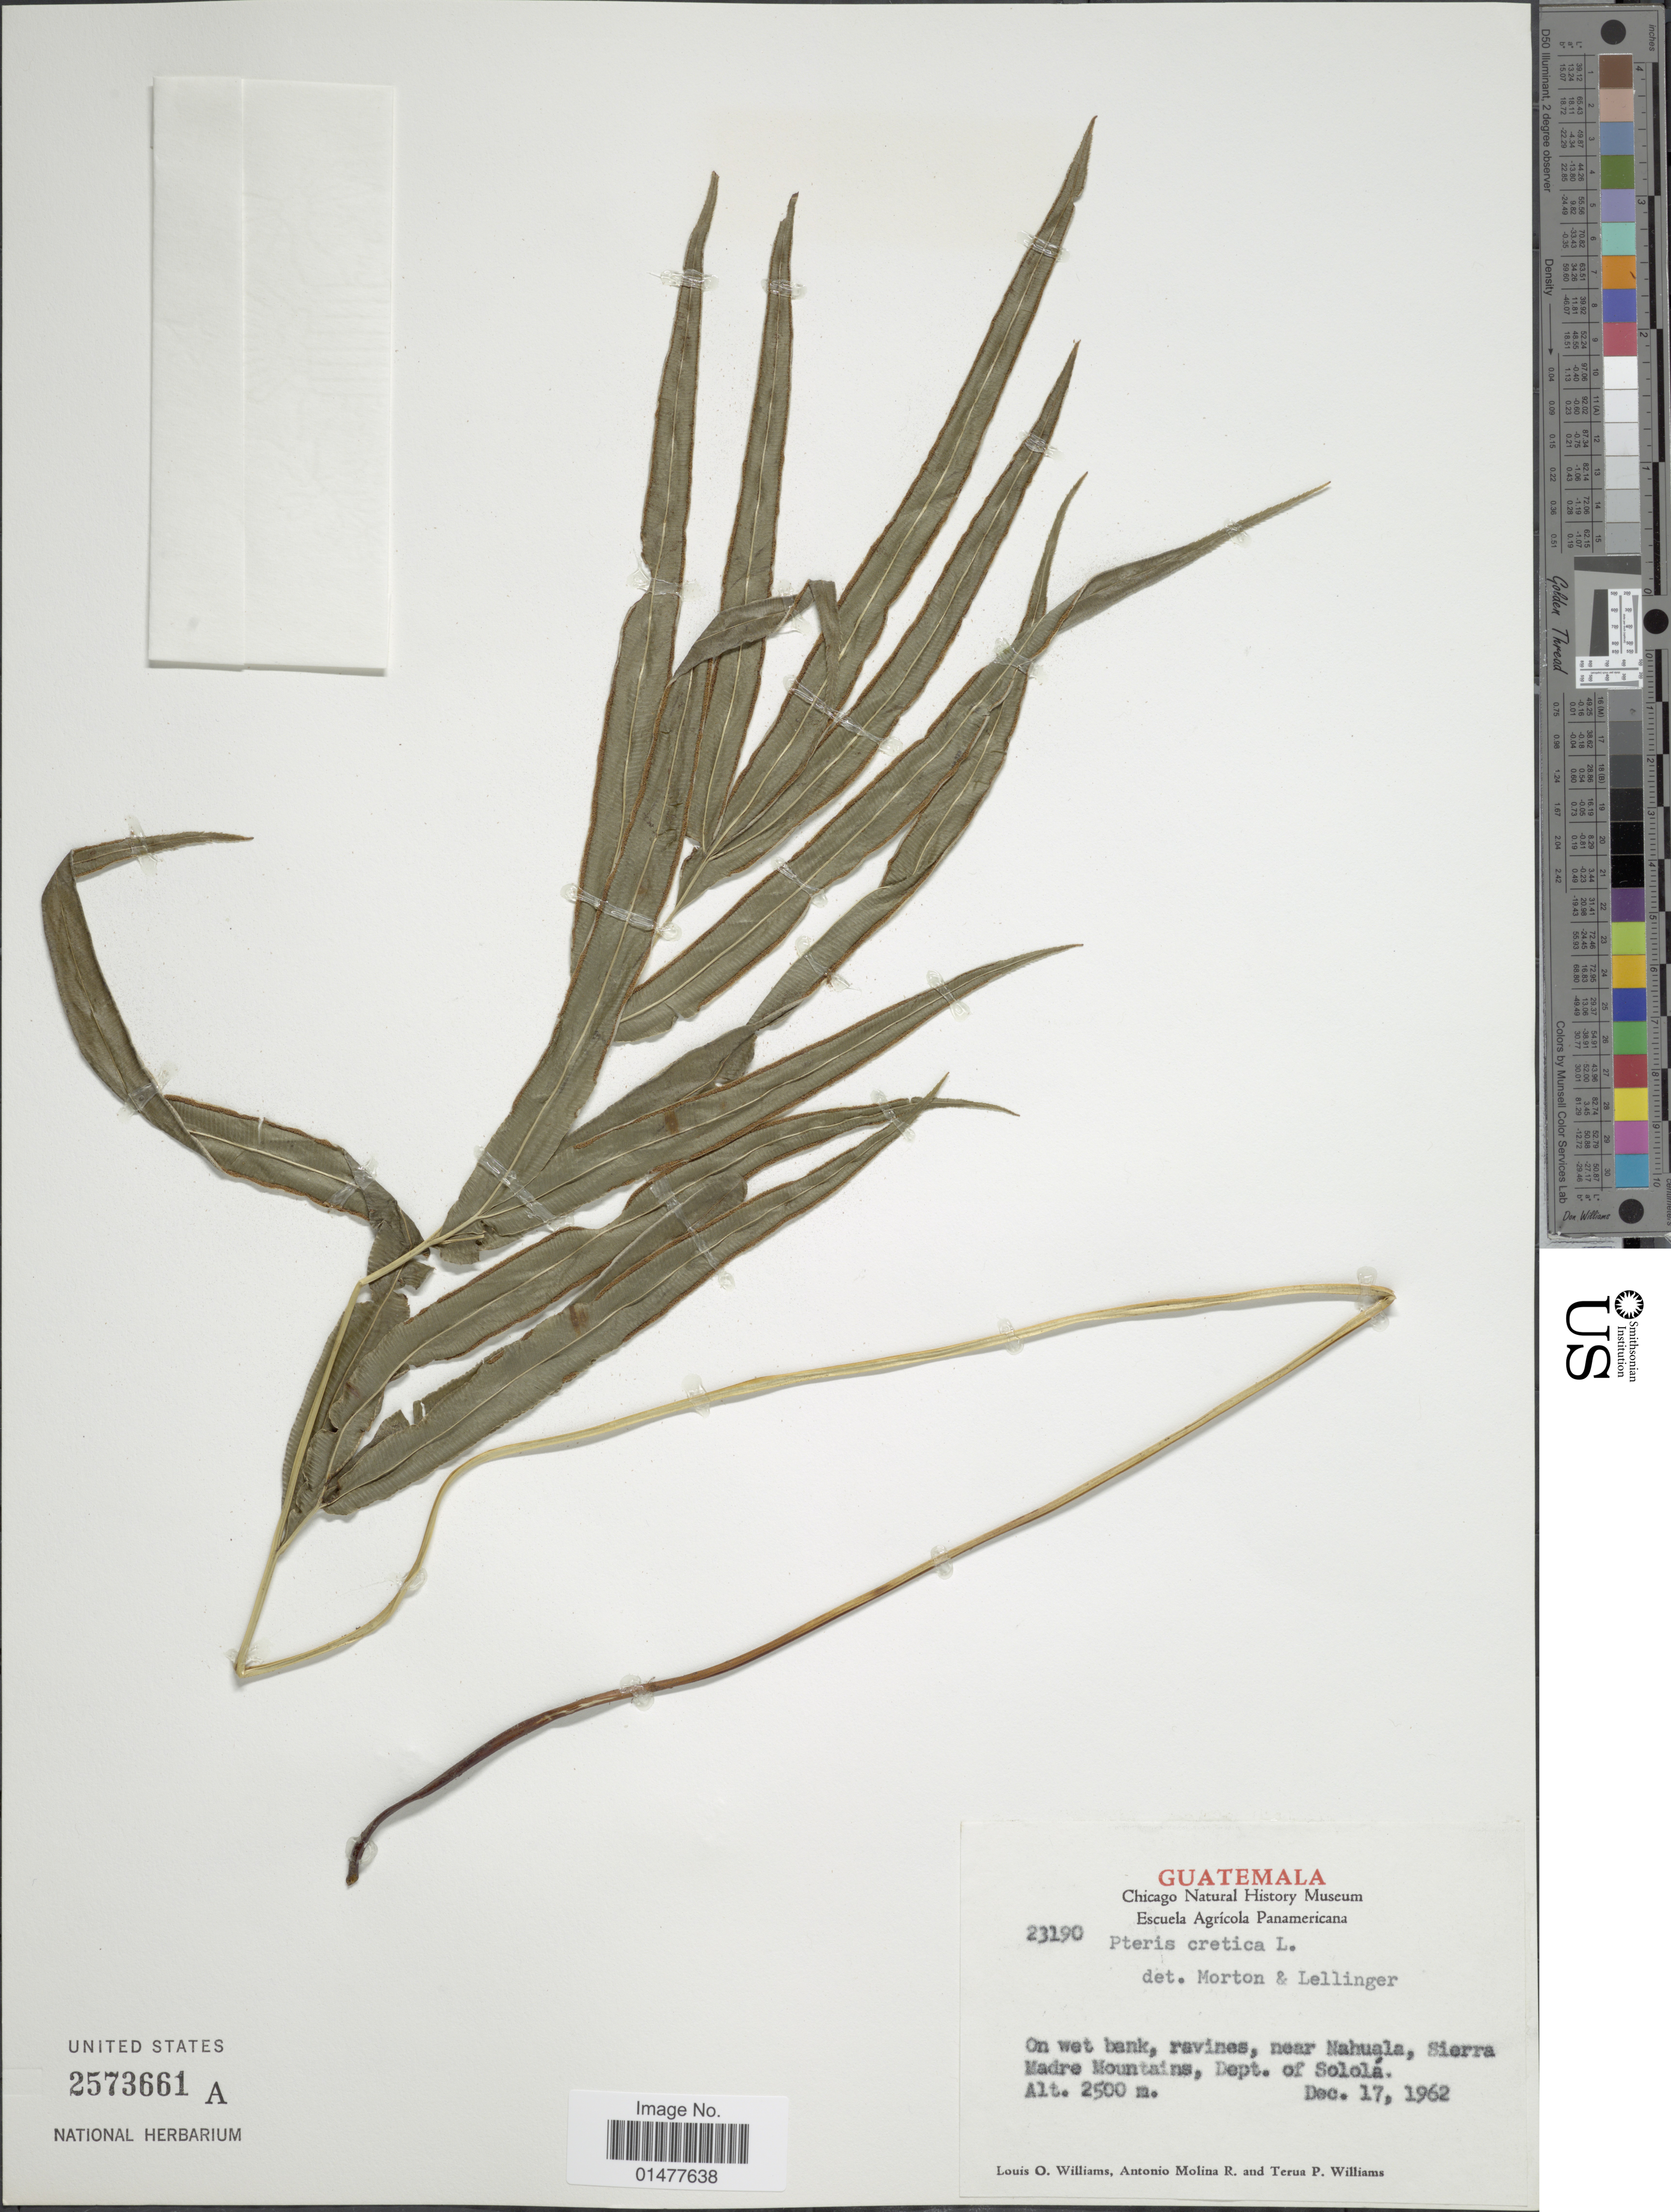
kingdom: Plantae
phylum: Tracheophyta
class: Polypodiopsida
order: Polypodiales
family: Pteridaceae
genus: Pteris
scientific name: Pteris cretica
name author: L.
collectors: L. O. Williams, A. Molina R. & T. P. Williams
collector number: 23190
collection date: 1962-12-17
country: Guatemala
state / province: Sololá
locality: On wet bank, ravines, near Nahuala, Sierra Madre Mountains.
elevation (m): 2500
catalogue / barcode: US 2573661A